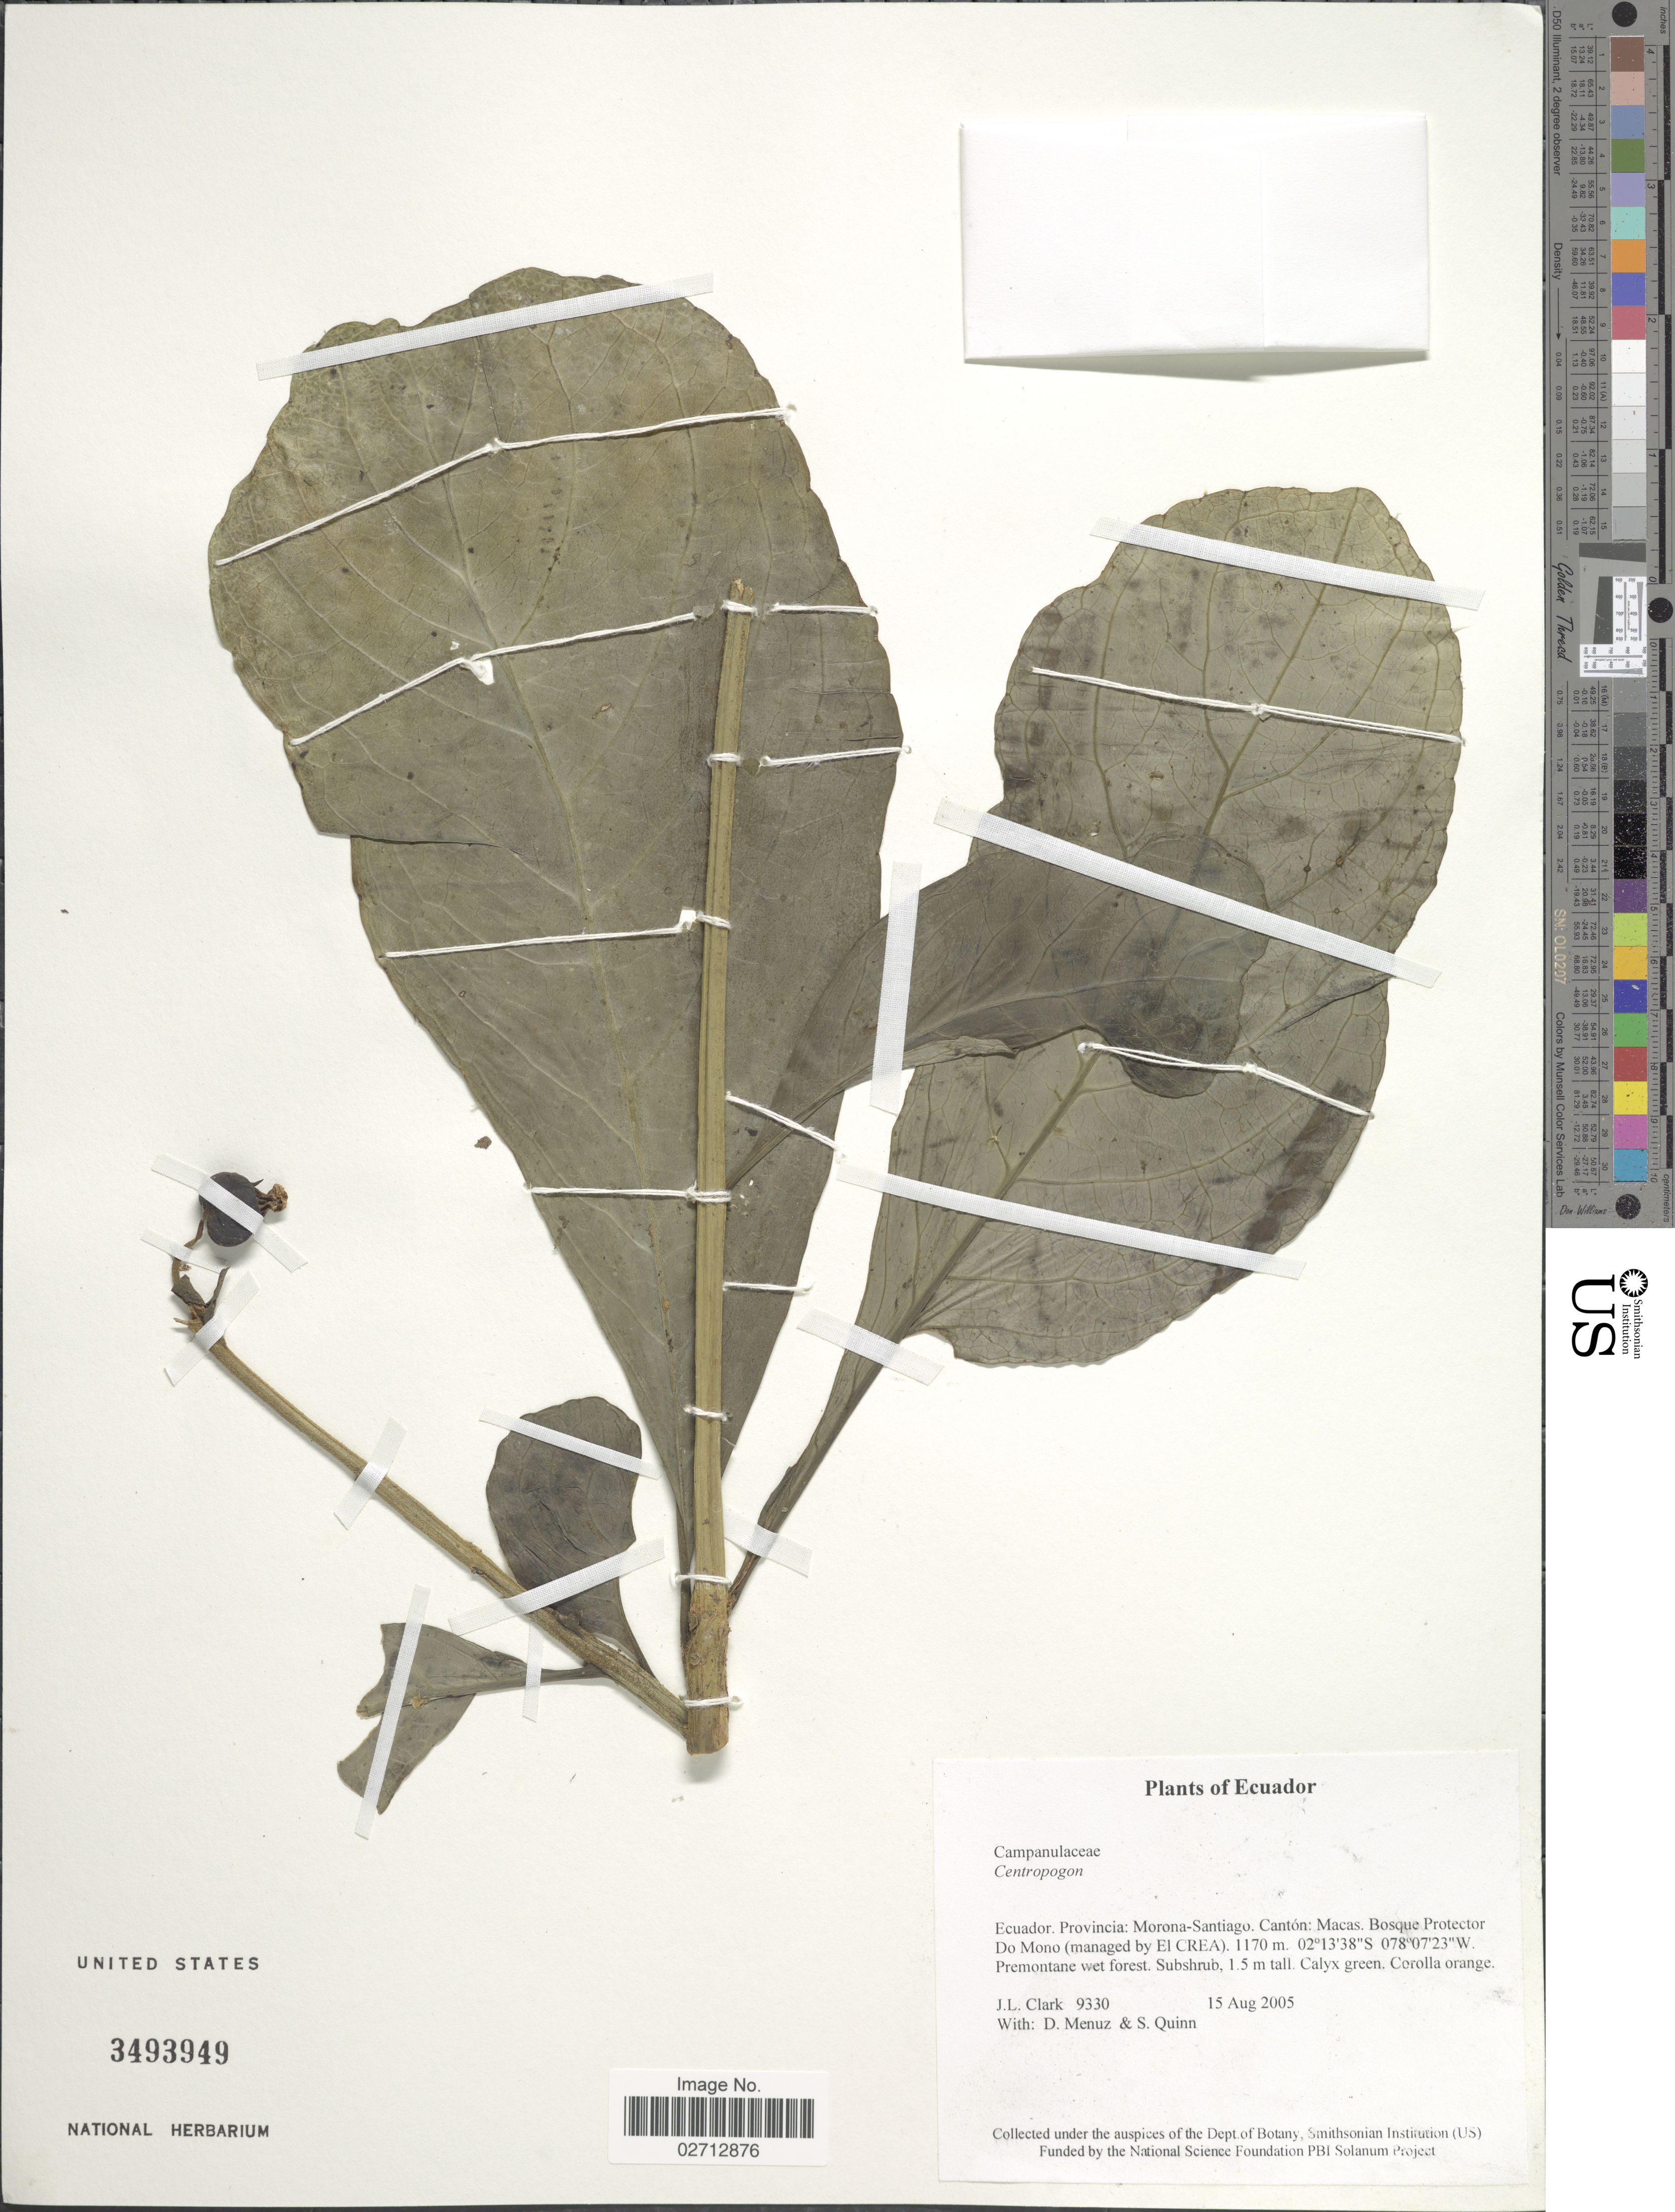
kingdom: Plantae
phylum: Tracheophyta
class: Magnoliopsida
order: Asterales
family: Campanulaceae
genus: Centropogon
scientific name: Centropogon loretensis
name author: E. Wimm.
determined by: Stein, B. A., Senior Director, Climate Adaptation and Resilience, National Wildlife Federation (UNITED STATES)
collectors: J. L. Clark, D. Menuz & S. Quinn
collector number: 9330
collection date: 2005-08-15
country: Ecuador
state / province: Morona-Santiago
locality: Canton: Macas. Bosque Protector Do Mono (managed by El CREA).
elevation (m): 1170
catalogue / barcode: US 3493949